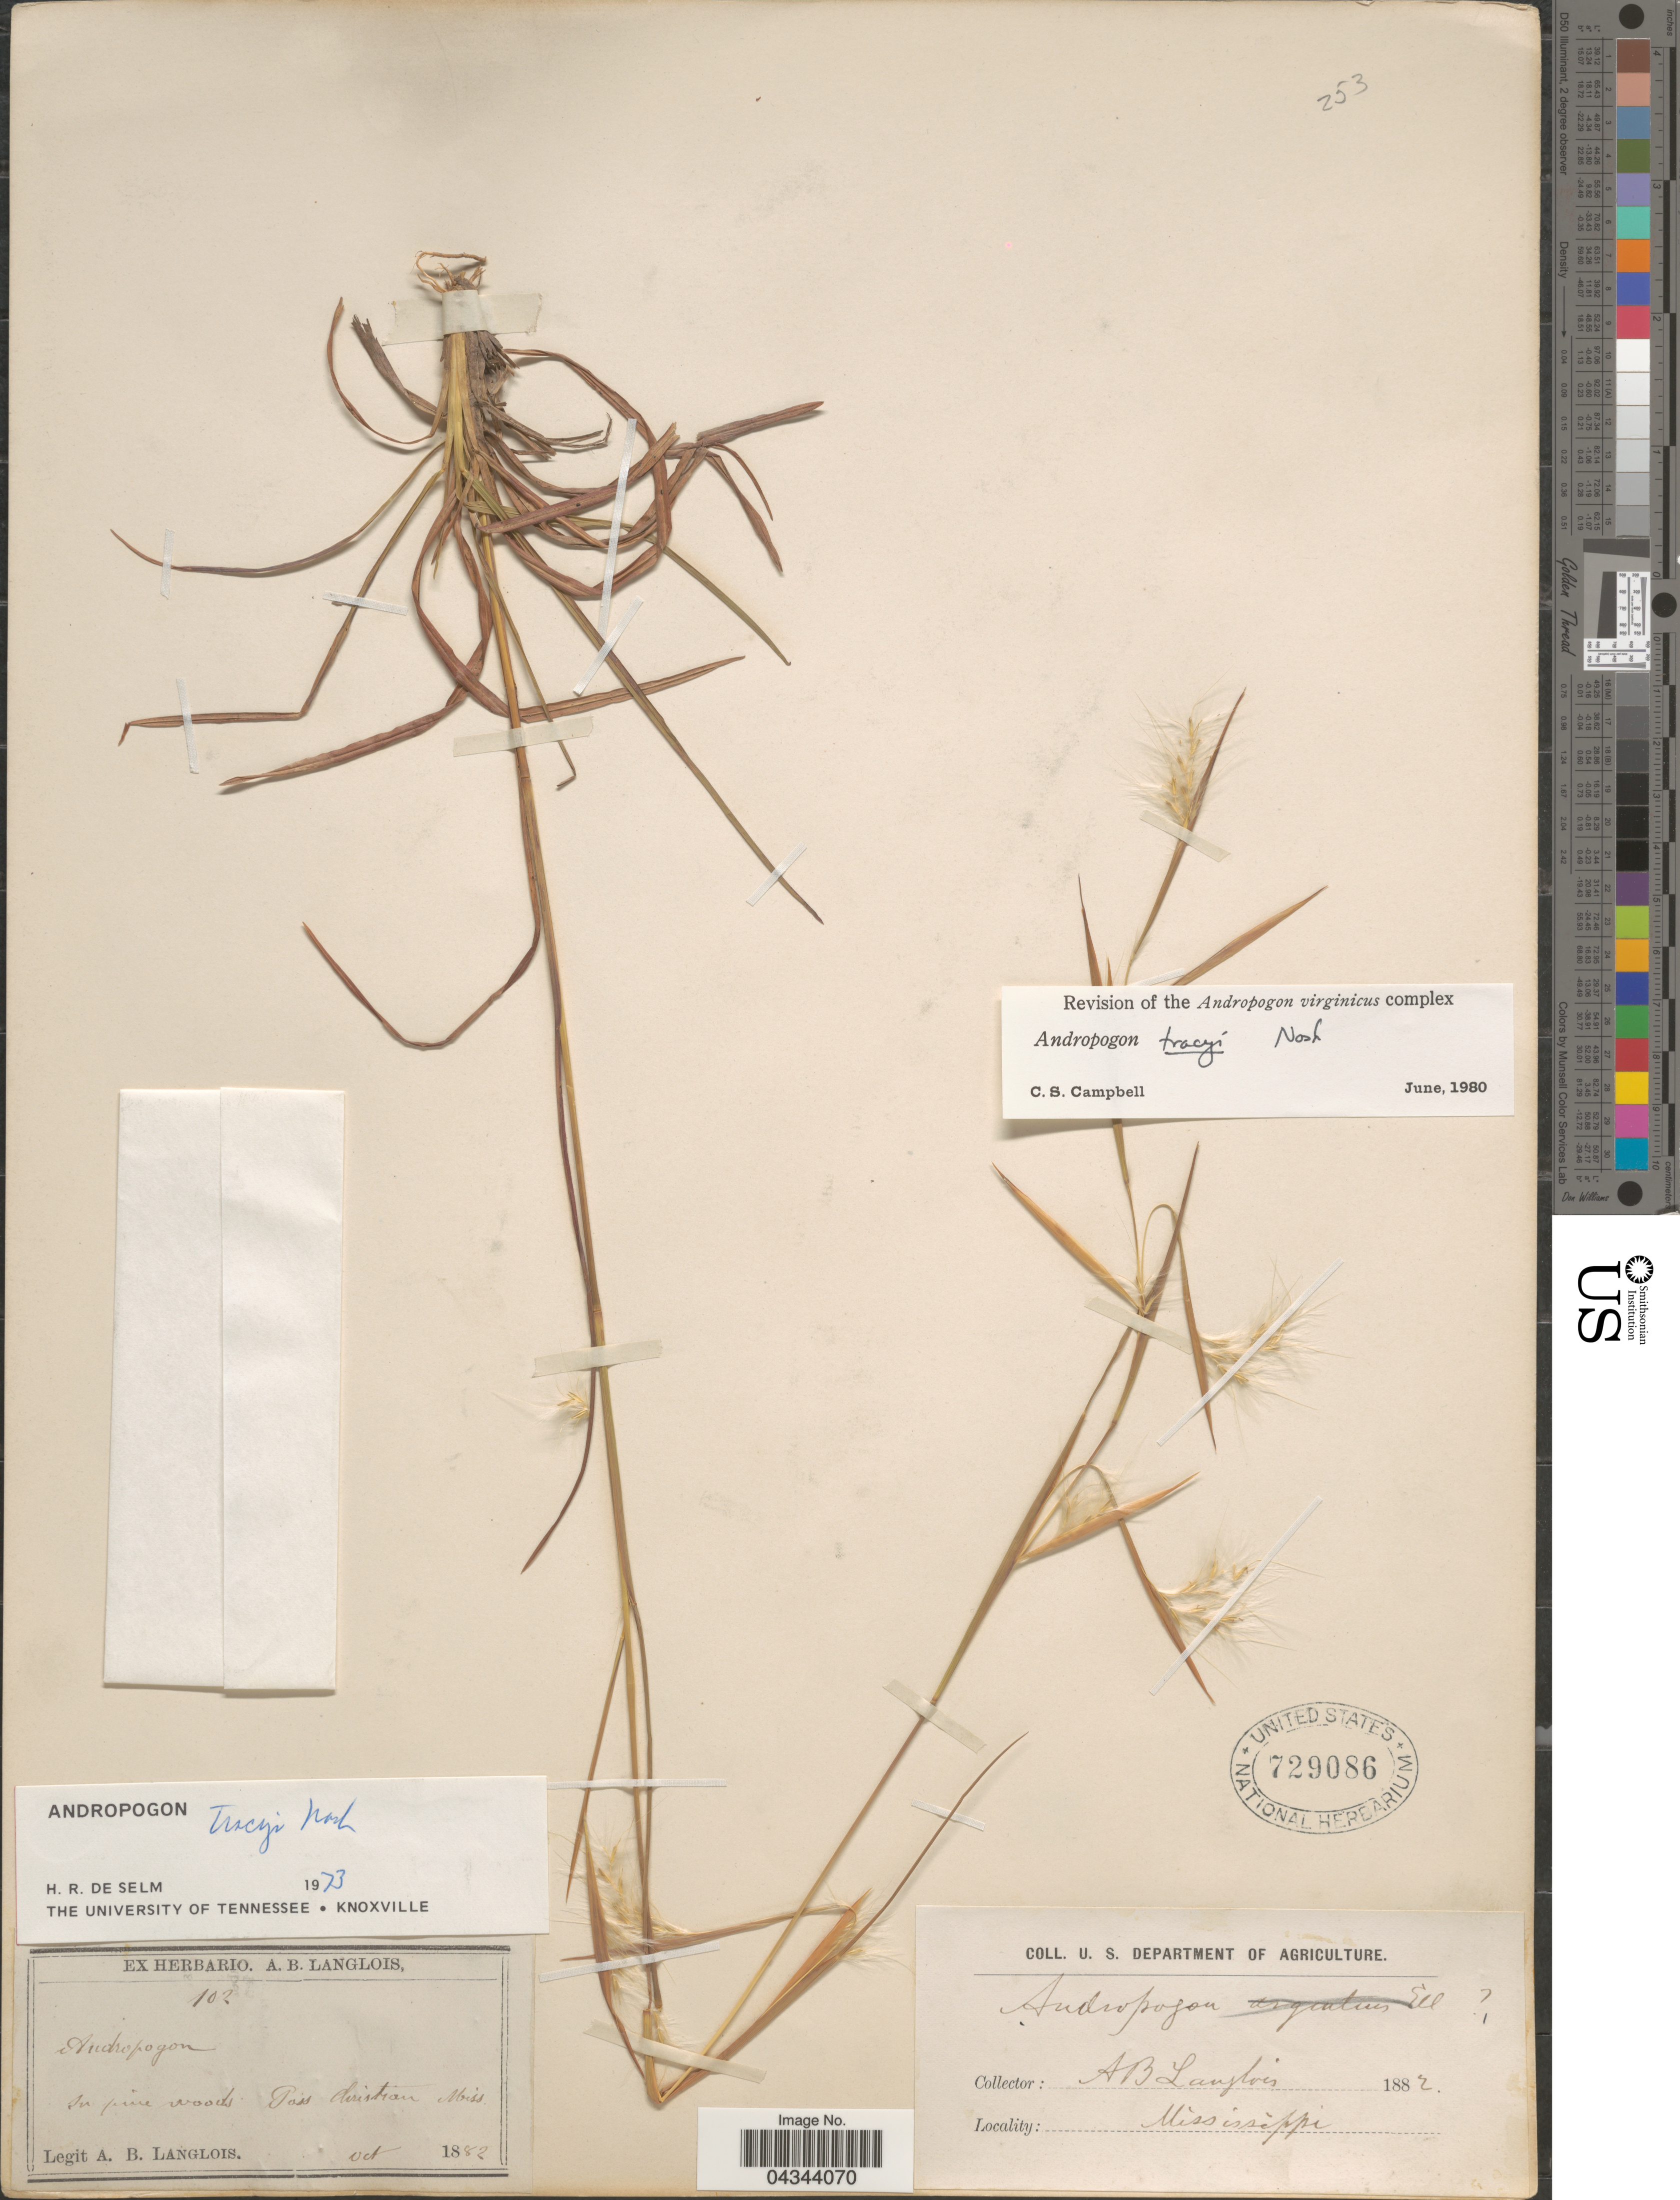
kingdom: Plantae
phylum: Tracheophyta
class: Liliopsida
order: Poales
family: Poaceae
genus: Andropogon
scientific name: Andropogon tracyi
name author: Nash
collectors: A. Langlois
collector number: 102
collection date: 1882-10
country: United States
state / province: Mississippi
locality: Pass Christian.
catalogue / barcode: US 729086